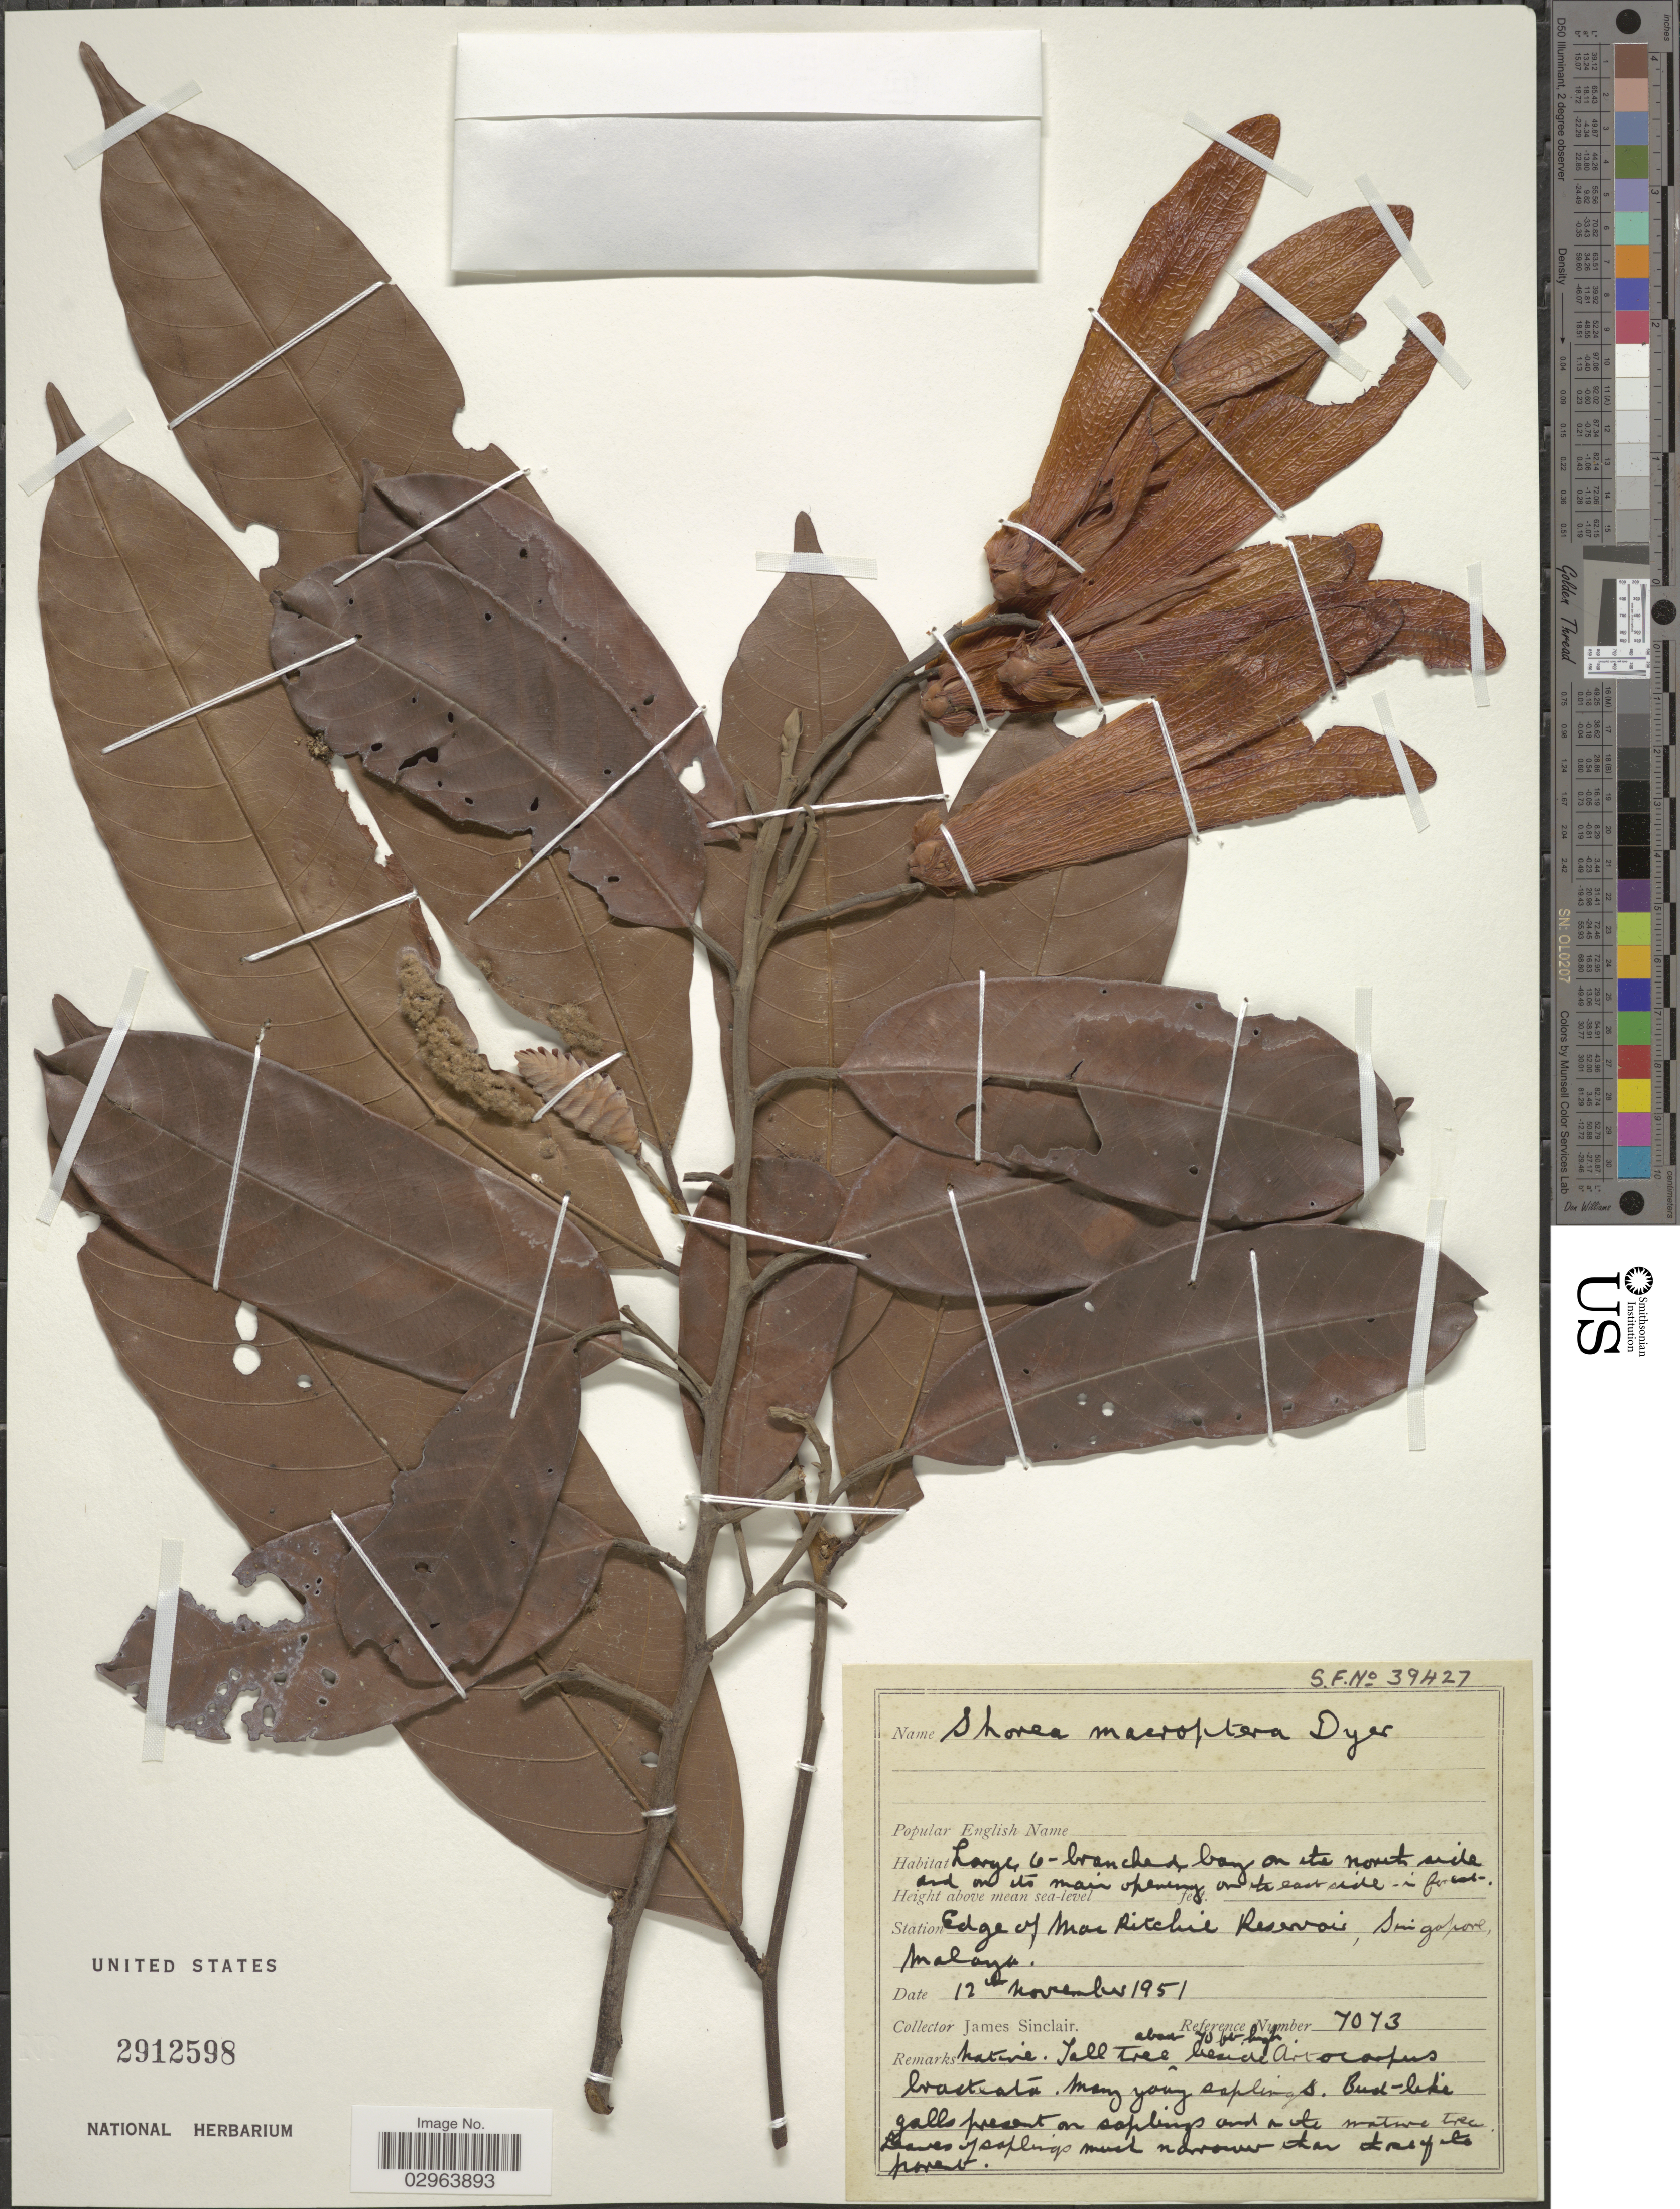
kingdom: Plantae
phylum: Tracheophyta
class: Magnoliopsida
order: Malvales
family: Dipterocarpaceae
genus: Rubroshorea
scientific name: Rubroshorea macroptera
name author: (Dyer) P.S. Ashton & J. Heck.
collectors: J. Sinclair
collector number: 7073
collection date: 1951-11-12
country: Singapore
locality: Edge of Mac Ritchie Reservoir, Malaya.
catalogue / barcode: US 2912598